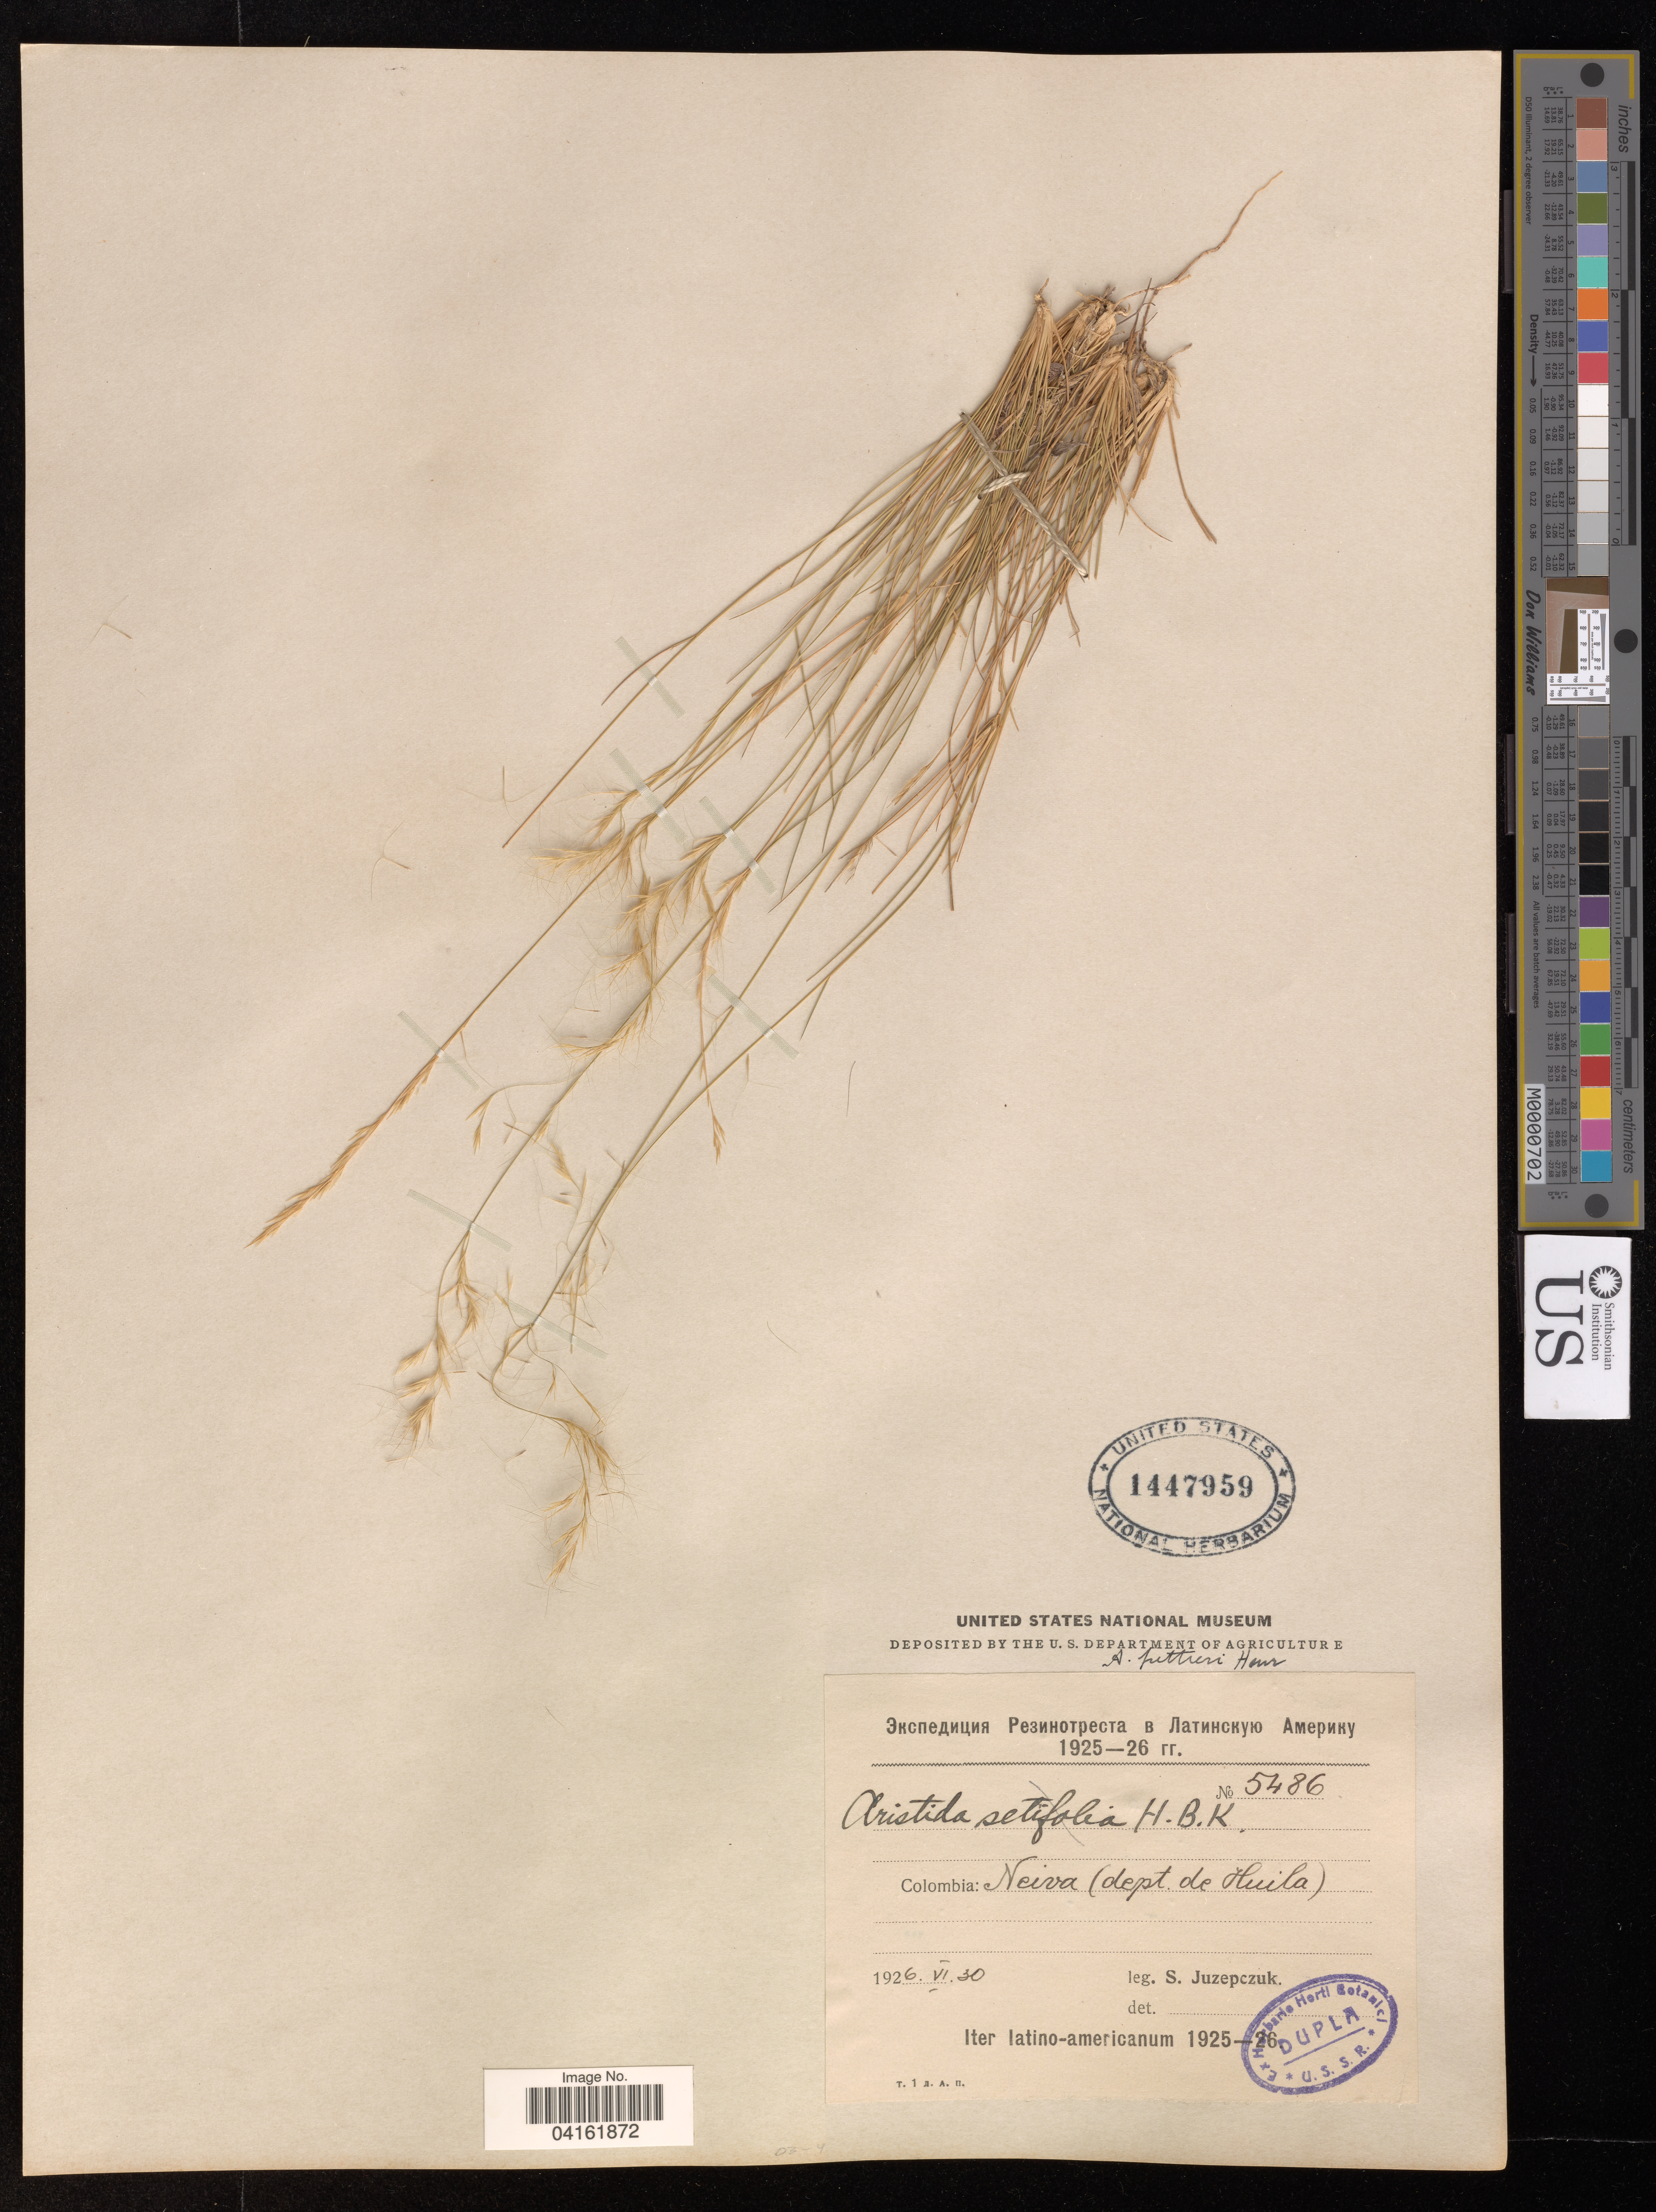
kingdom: Plantae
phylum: Tracheophyta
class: Liliopsida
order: Poales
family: Poaceae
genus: Aristida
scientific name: Aristida pittieri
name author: Henr.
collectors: S. Juzepczak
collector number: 5486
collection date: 1926-06-30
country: Colombia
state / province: Huila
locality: Neiva (dept. de Huila).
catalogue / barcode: US 1447959